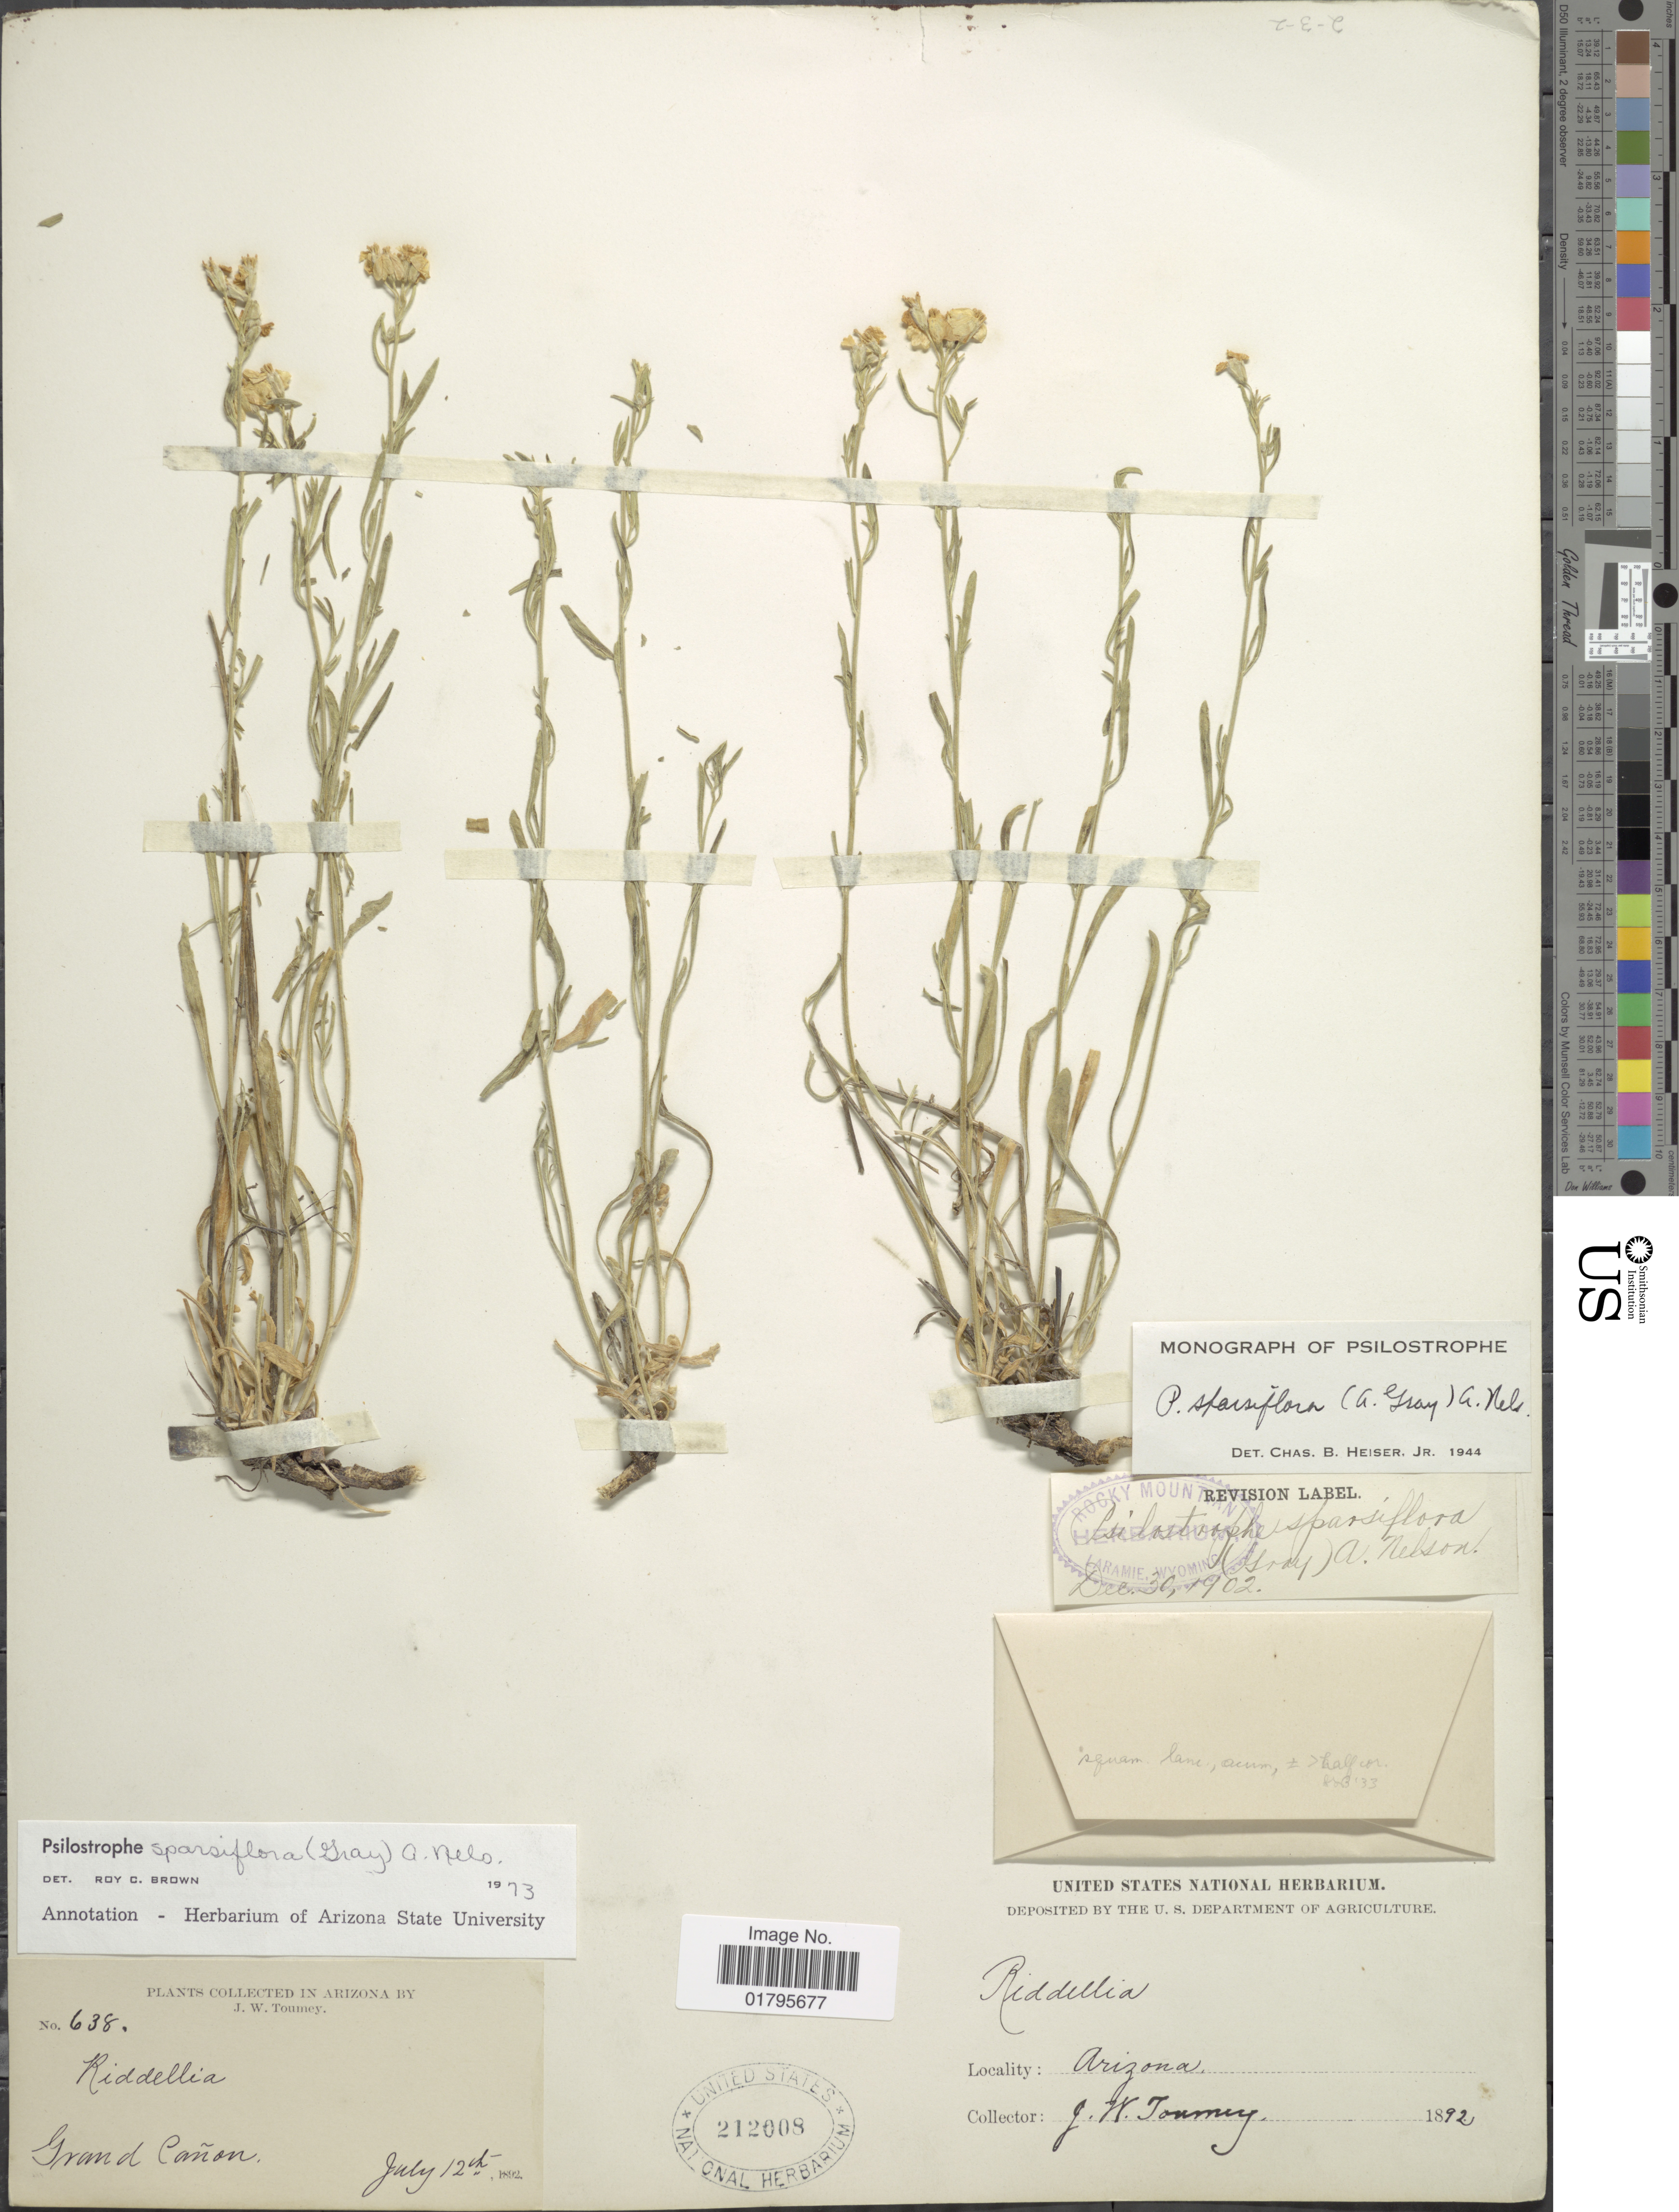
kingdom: Plantae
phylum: Tracheophyta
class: Magnoliopsida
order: Asterales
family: Asteraceae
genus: Psilostrophe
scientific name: Psilostrophe sparsiflora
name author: (A. Gray) A. Nelson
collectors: J. W. Toumey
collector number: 638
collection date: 1892-07-12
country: United States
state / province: Arizona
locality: Grand Canon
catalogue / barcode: US 212008